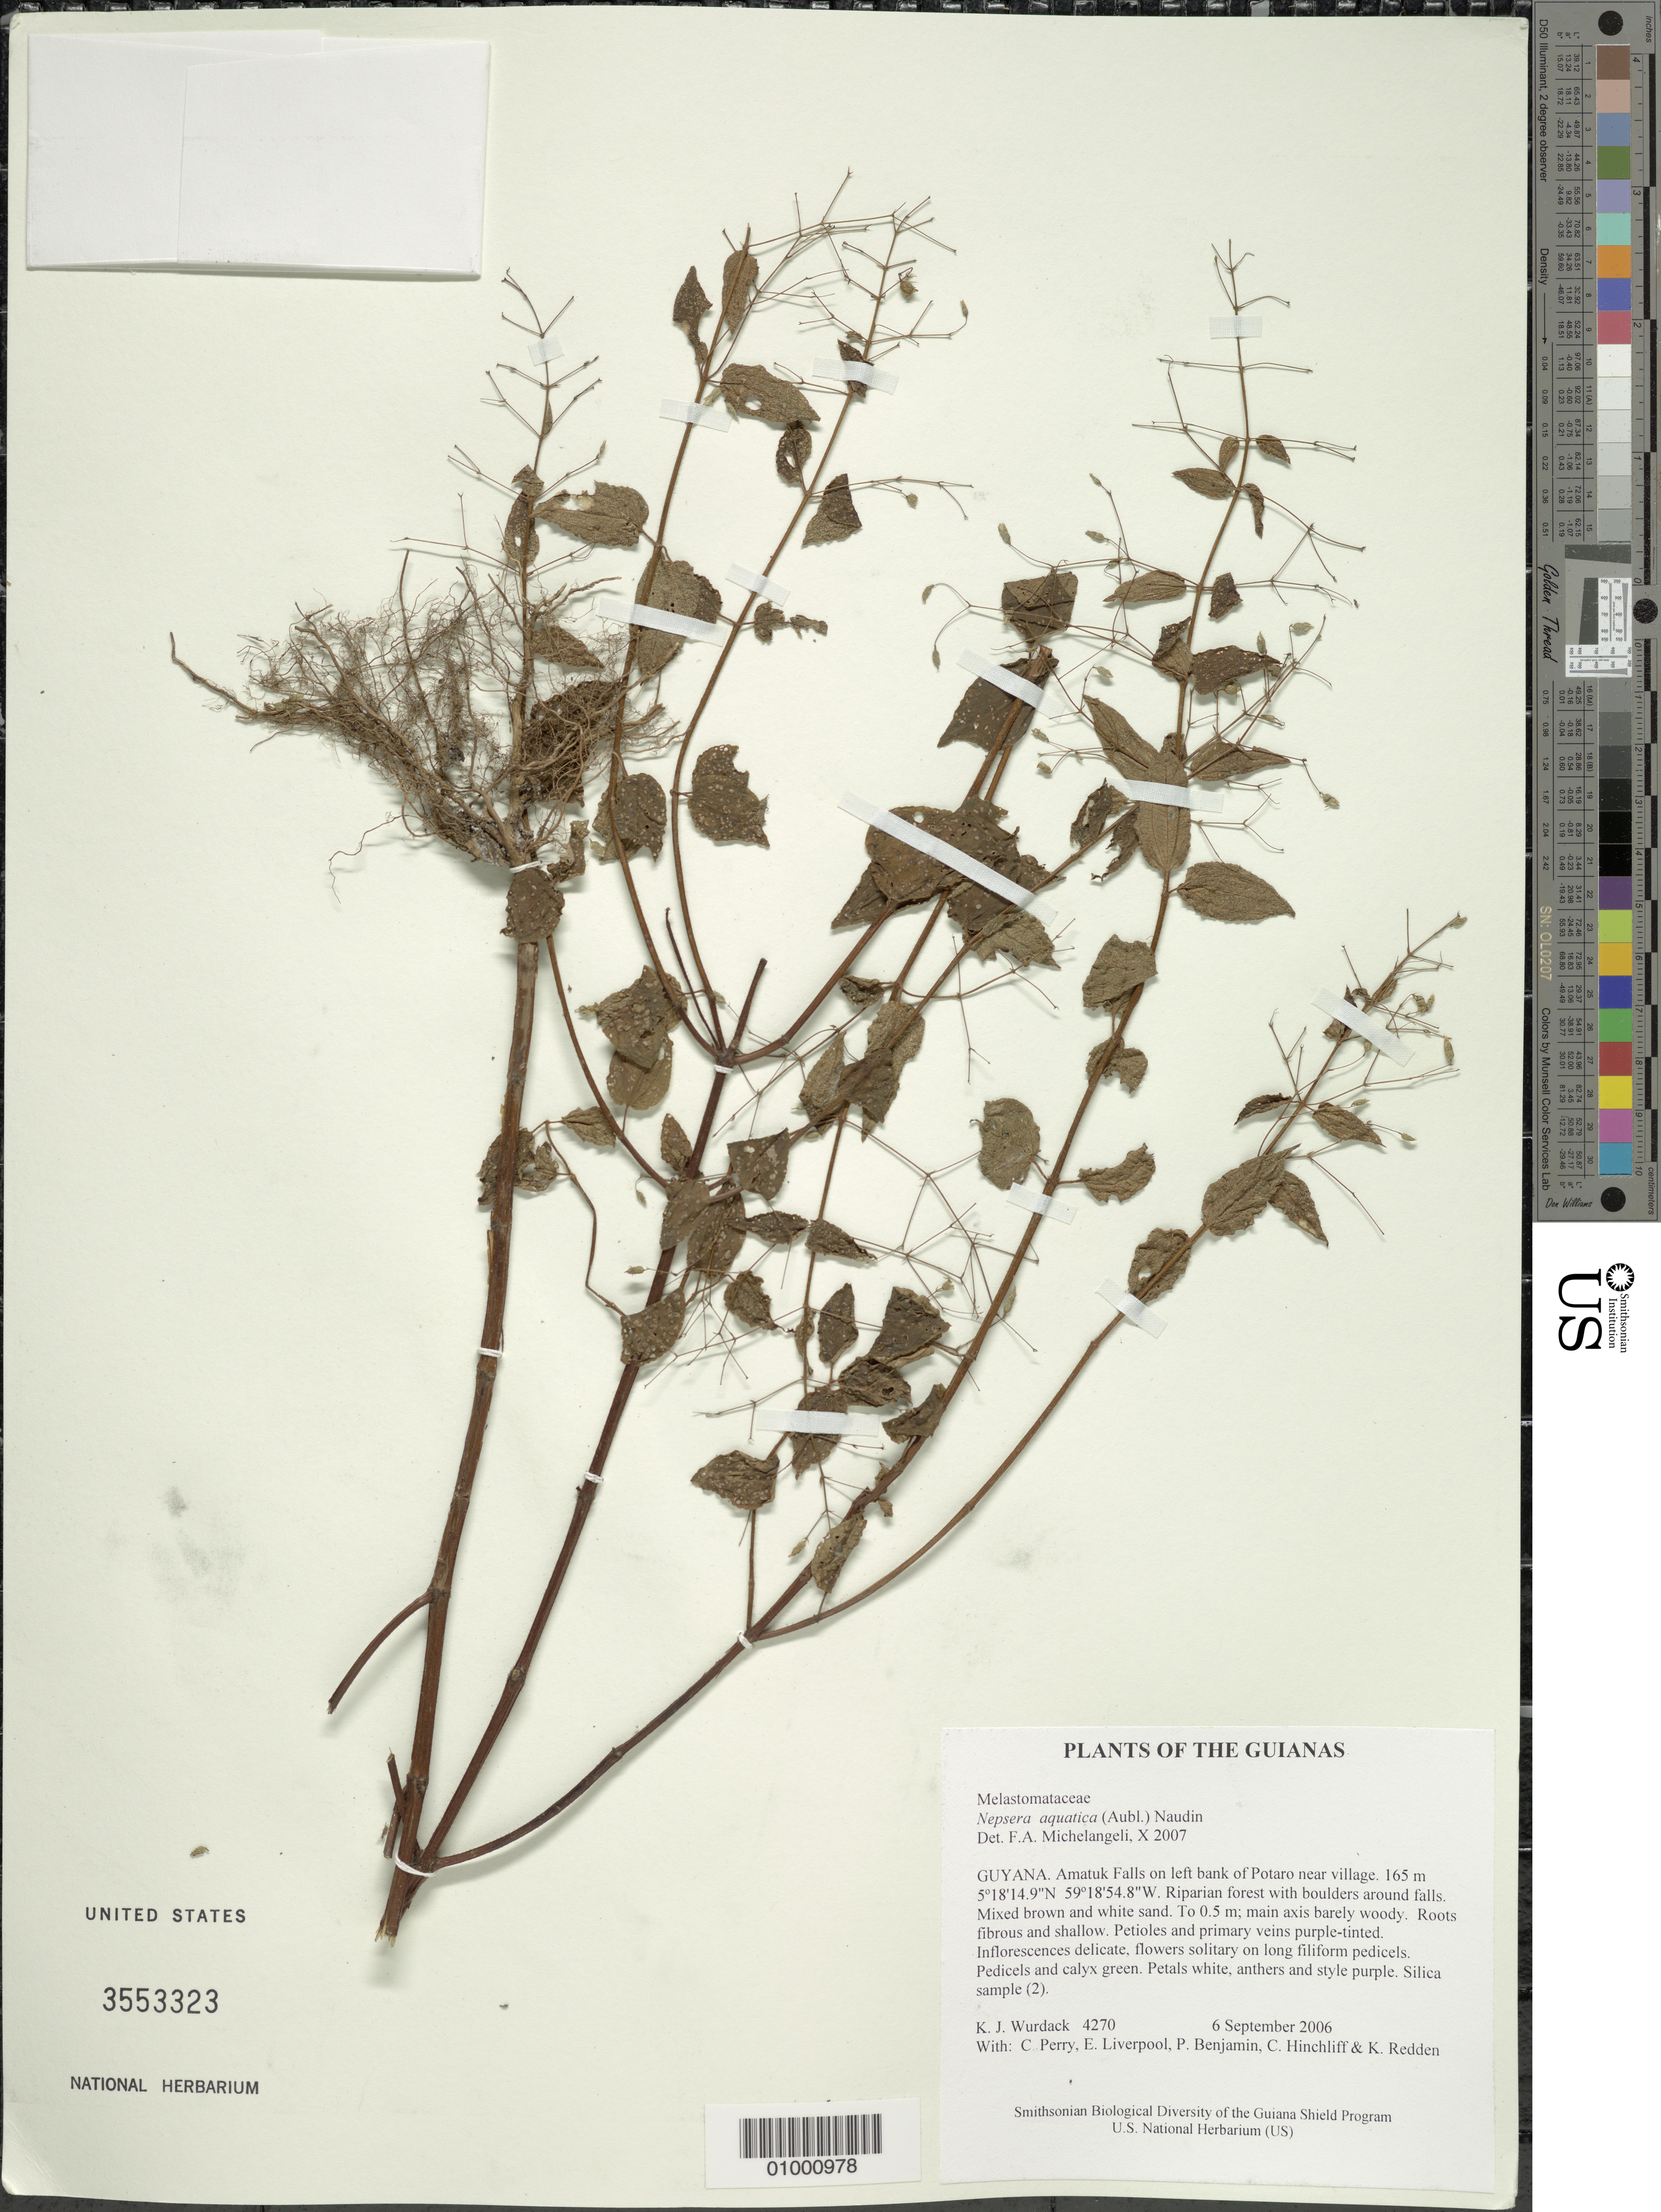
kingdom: Plantae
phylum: Tracheophyta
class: Magnoliopsida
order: Myrtales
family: Melastomataceae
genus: Nepsera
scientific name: Nepsera aquatica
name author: (Aubl.) Naudin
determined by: Michelangeli, F. A.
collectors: K. Wurdack, C. Perry, E. Liverpool, P. Benjamin, C. E. Hinchliff & K. M. Redden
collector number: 4270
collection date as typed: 6 September 2006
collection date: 2006-09-06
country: Guyana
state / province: Potaro-Siparuni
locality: Amatuk Falls on left bank of Potaro near village.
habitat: Riparian forest with boulders around falls. Mixed brown and white sand.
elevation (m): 165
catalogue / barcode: US 3553323